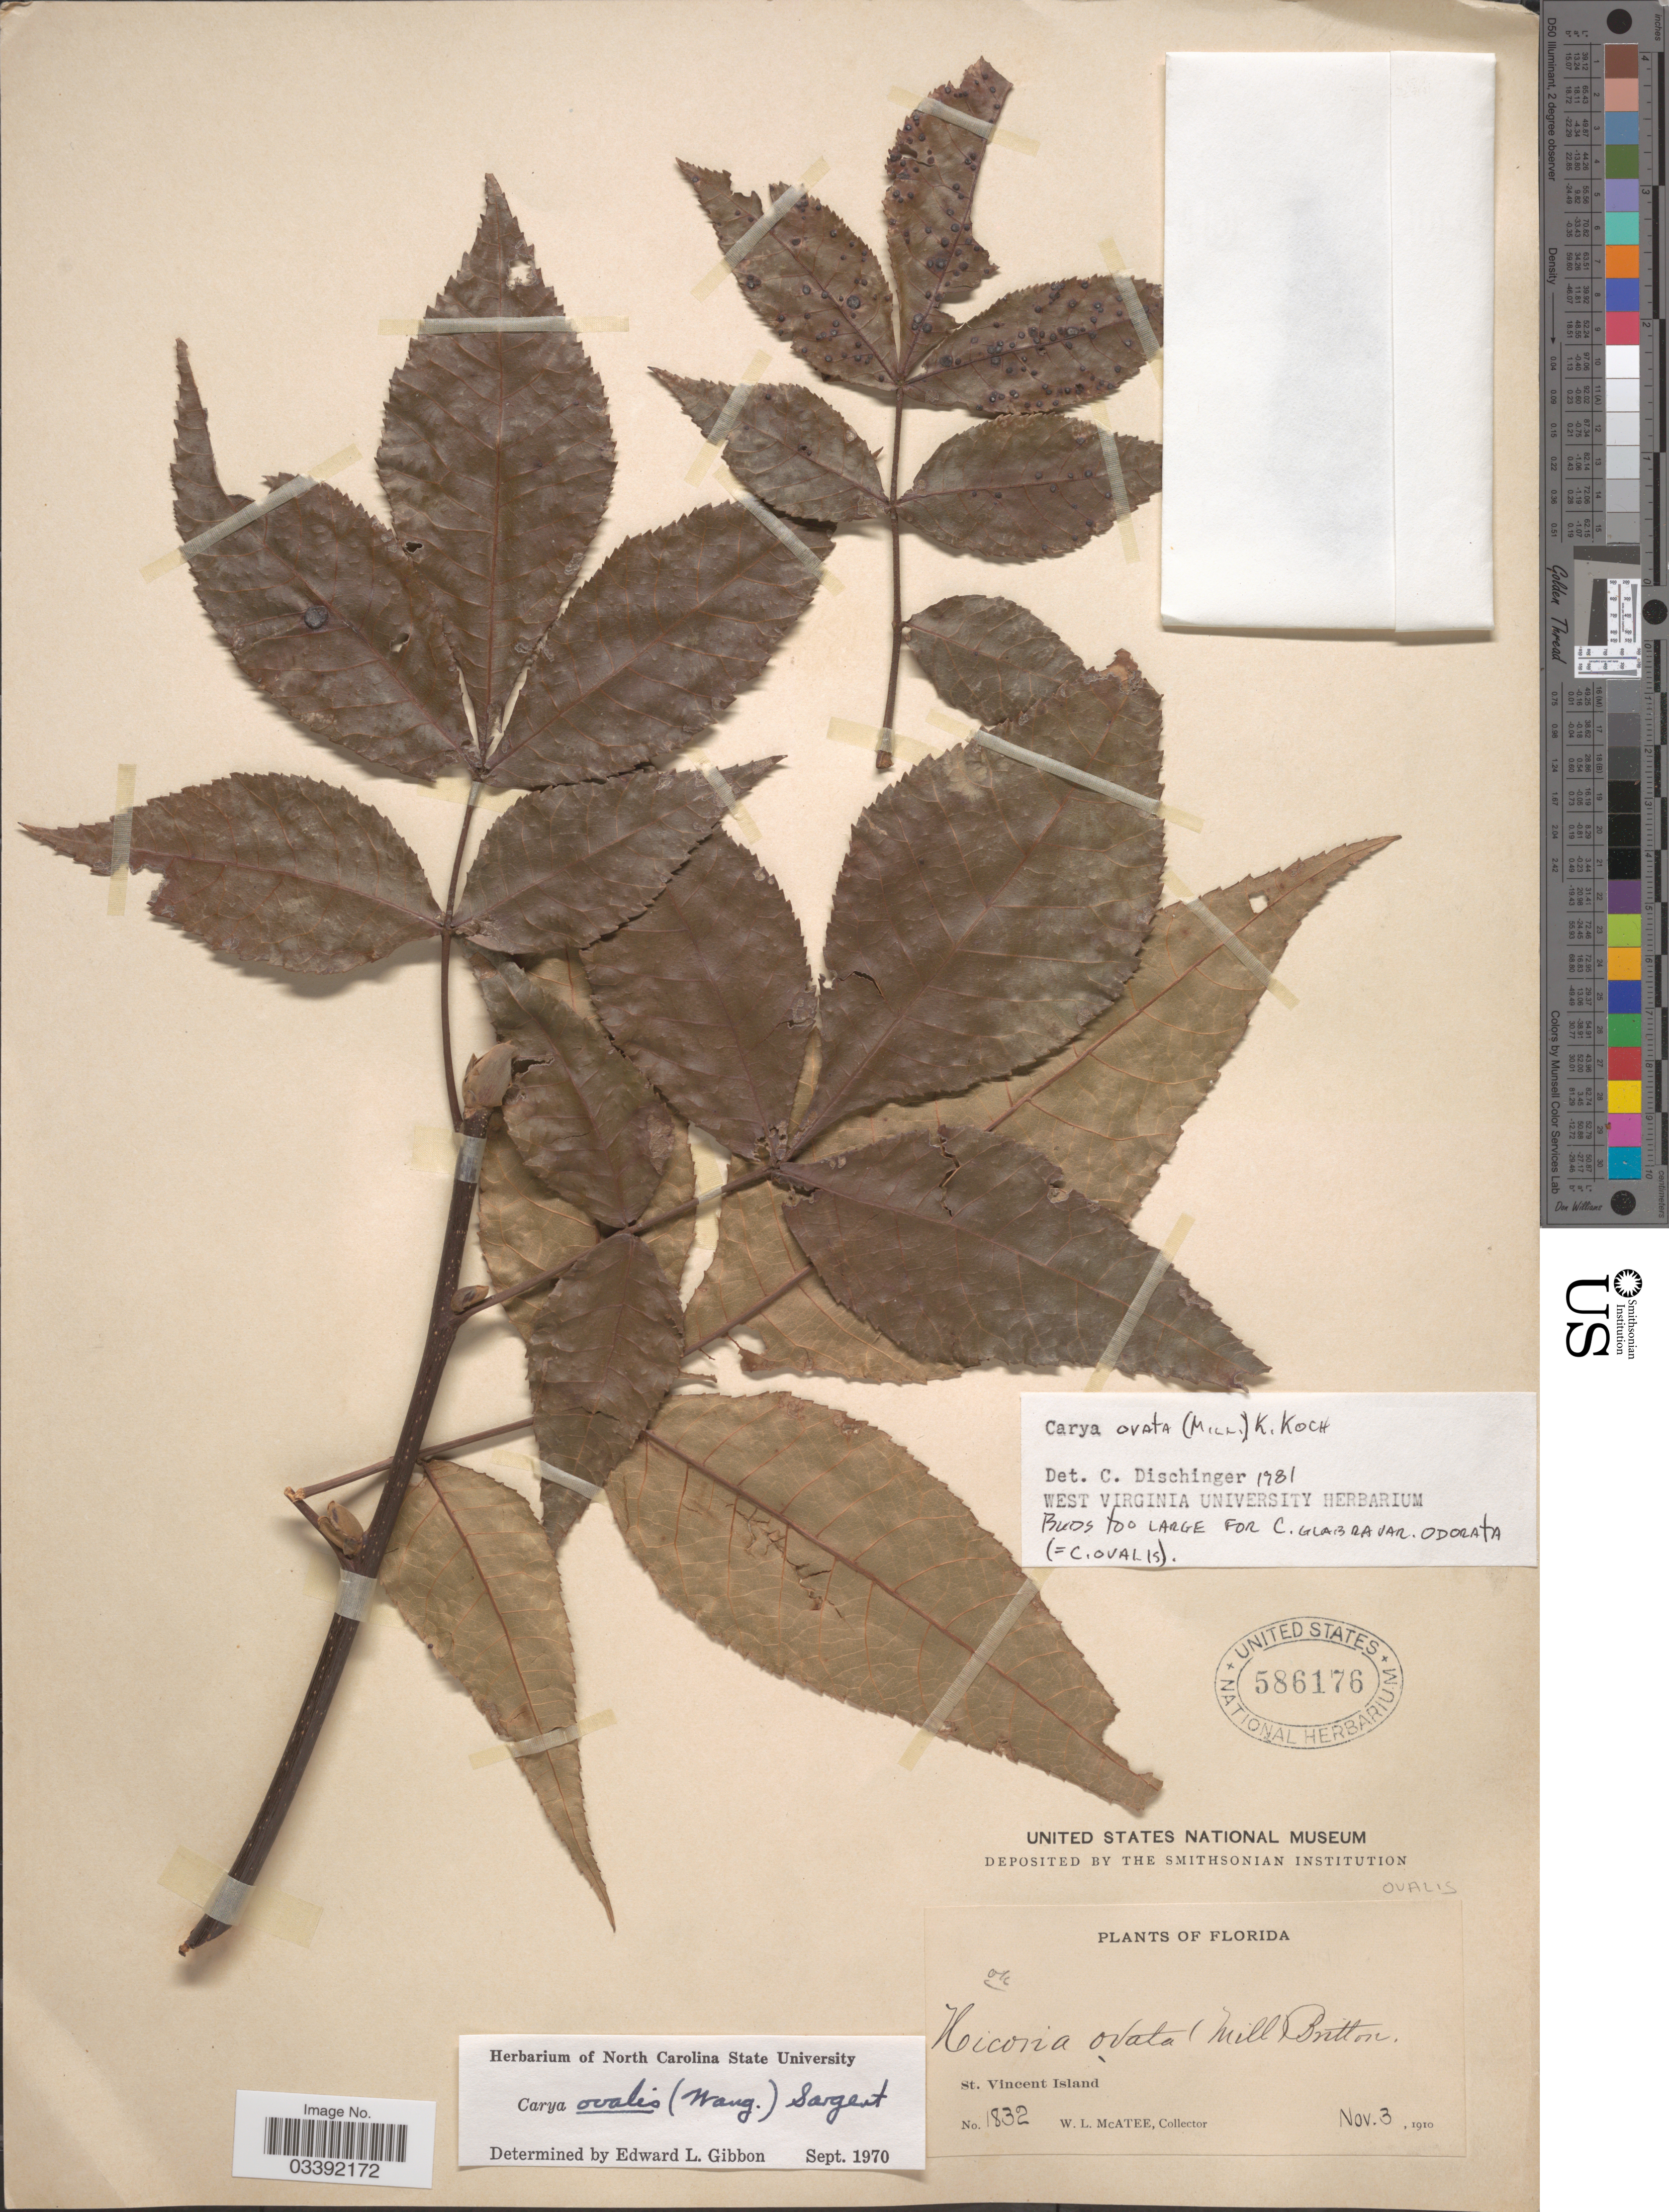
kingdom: Plantae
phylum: Tracheophyta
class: Magnoliopsida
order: Fagales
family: Juglandaceae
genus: Carya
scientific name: Carya ovata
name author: (Mill.) K. Koch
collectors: W. McAtee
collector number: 1832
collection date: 1910-11-03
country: United States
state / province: Florida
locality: St. Vincent Island.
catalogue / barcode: US 586176